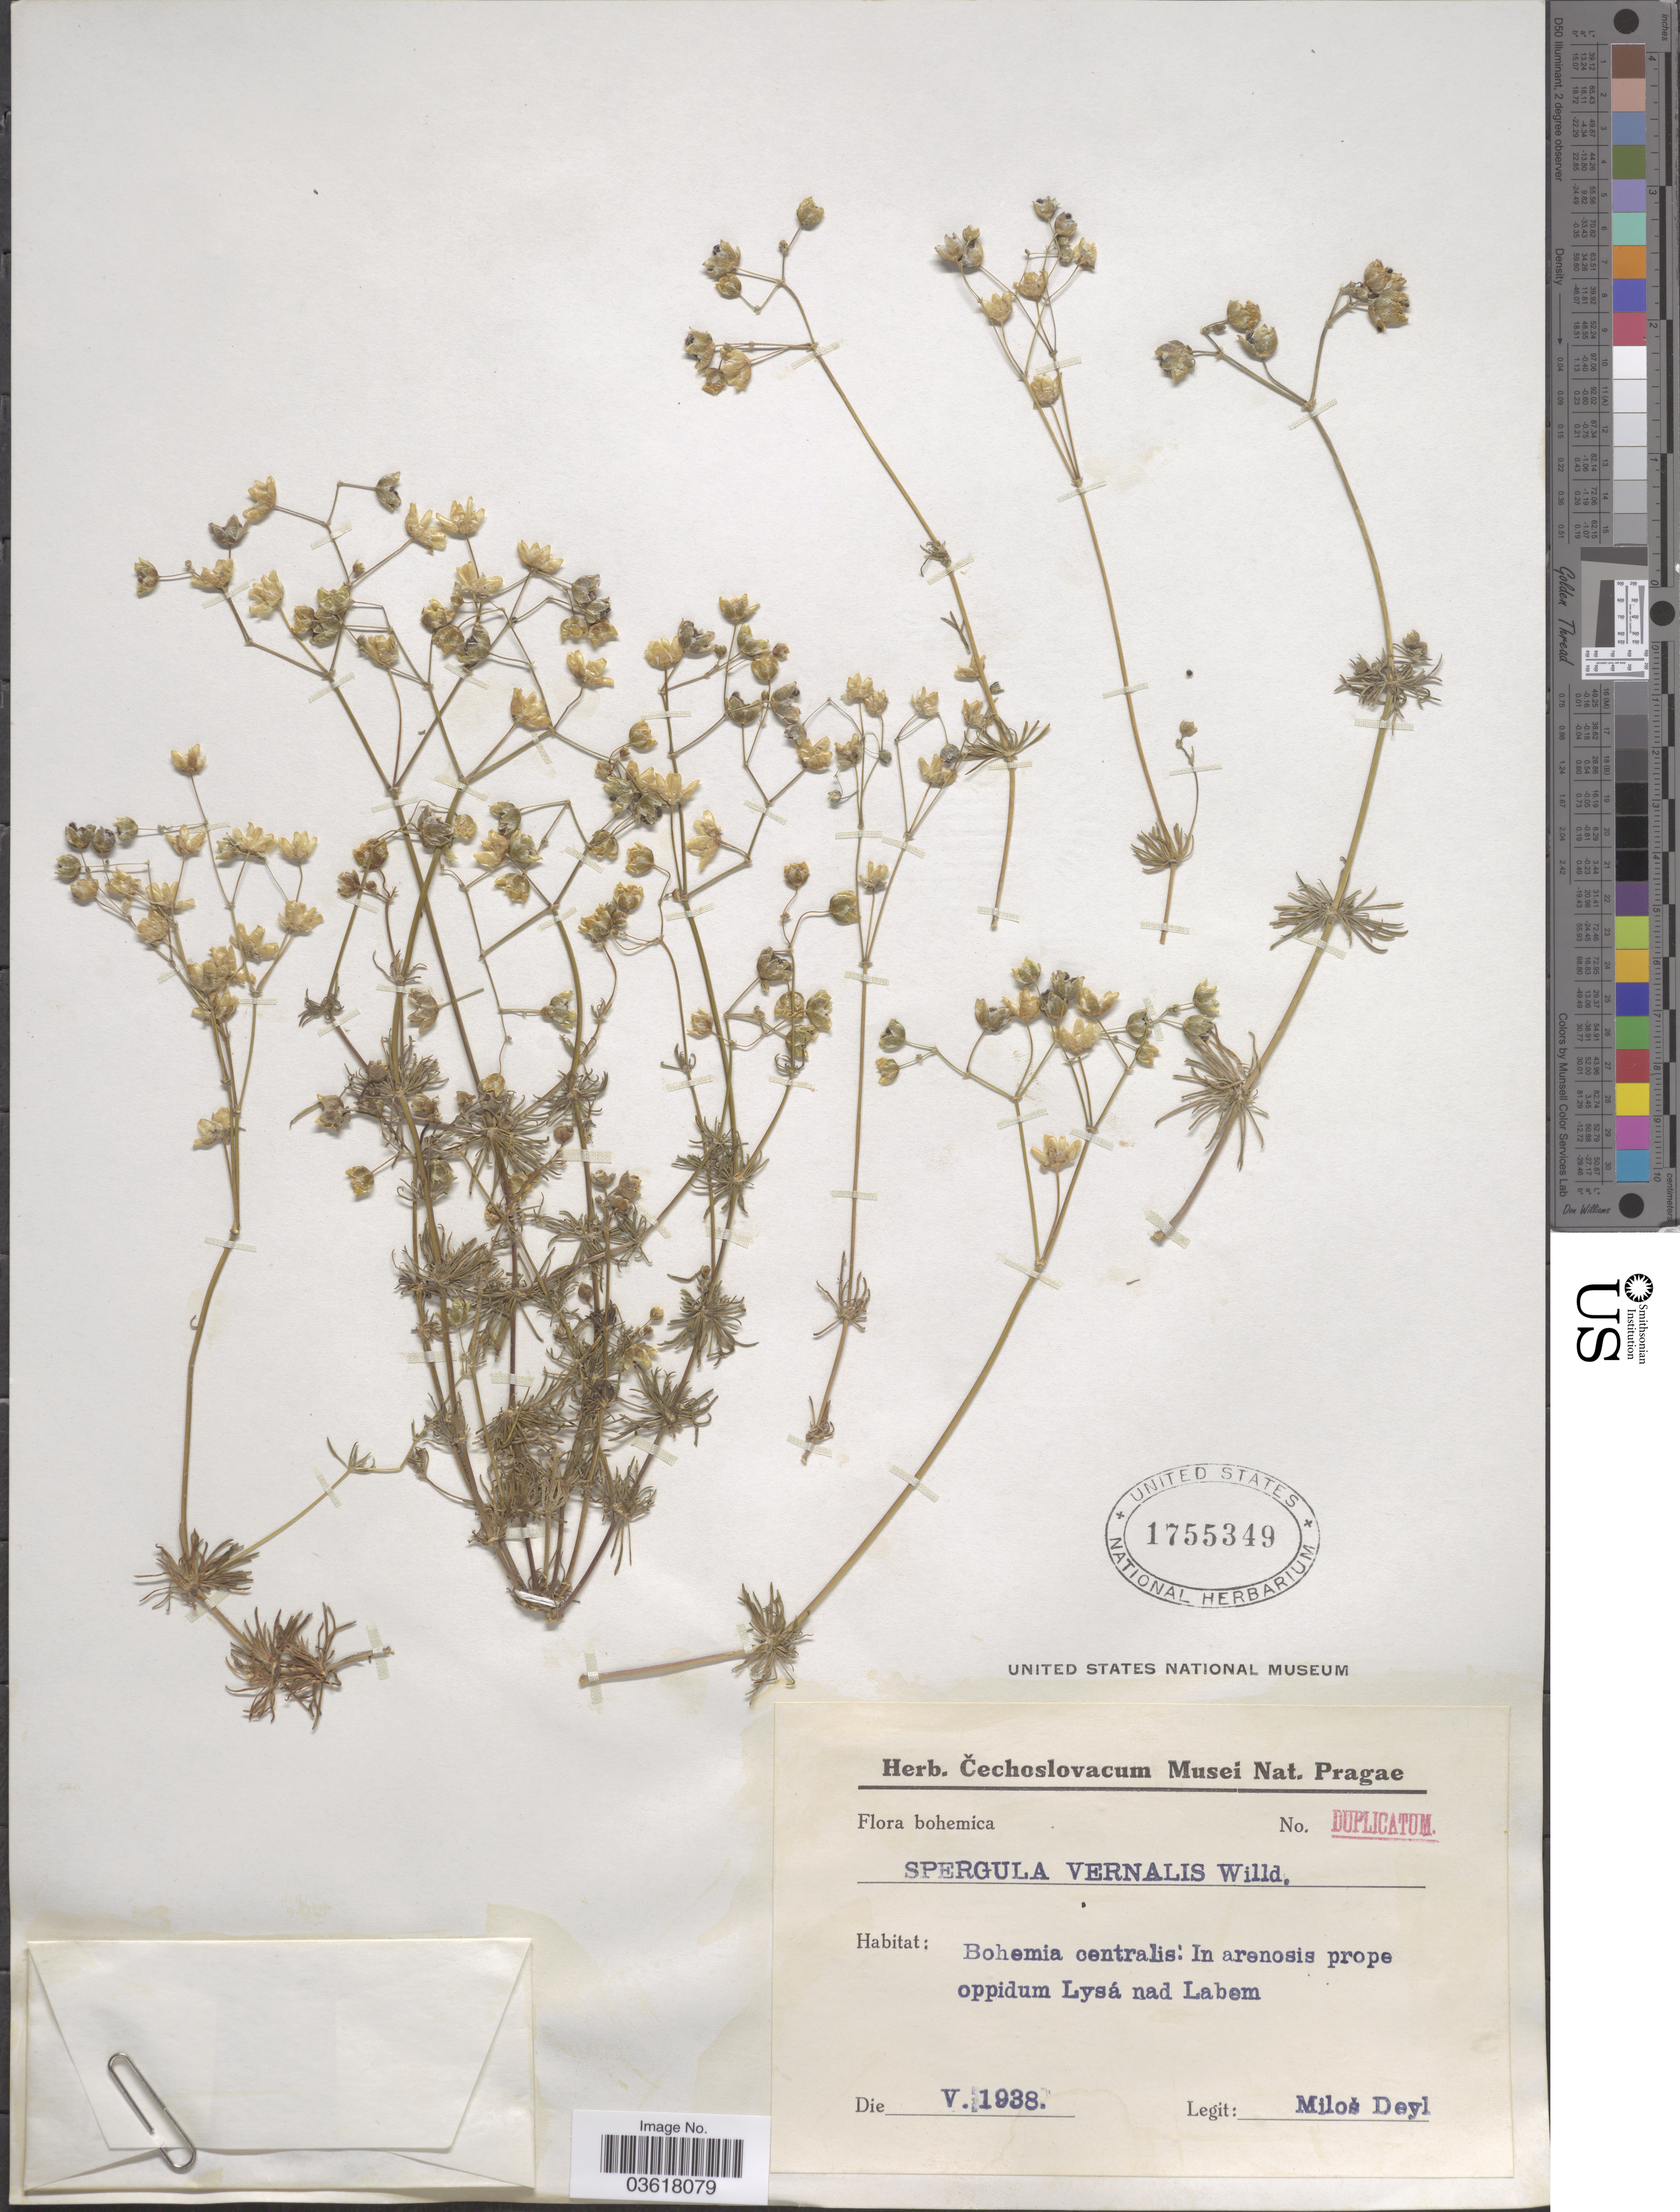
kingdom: Plantae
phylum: Tracheophyta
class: Magnoliopsida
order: Caryophyllales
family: Caryophyllaceae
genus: Spergula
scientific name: Spergula vernalis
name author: Willd.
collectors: M. Deyl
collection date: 1938-05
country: Czechia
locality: Bohemica. Bohemia centralis: In arenosis prope oppidum Lysá nad Labem.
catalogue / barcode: US 1755349